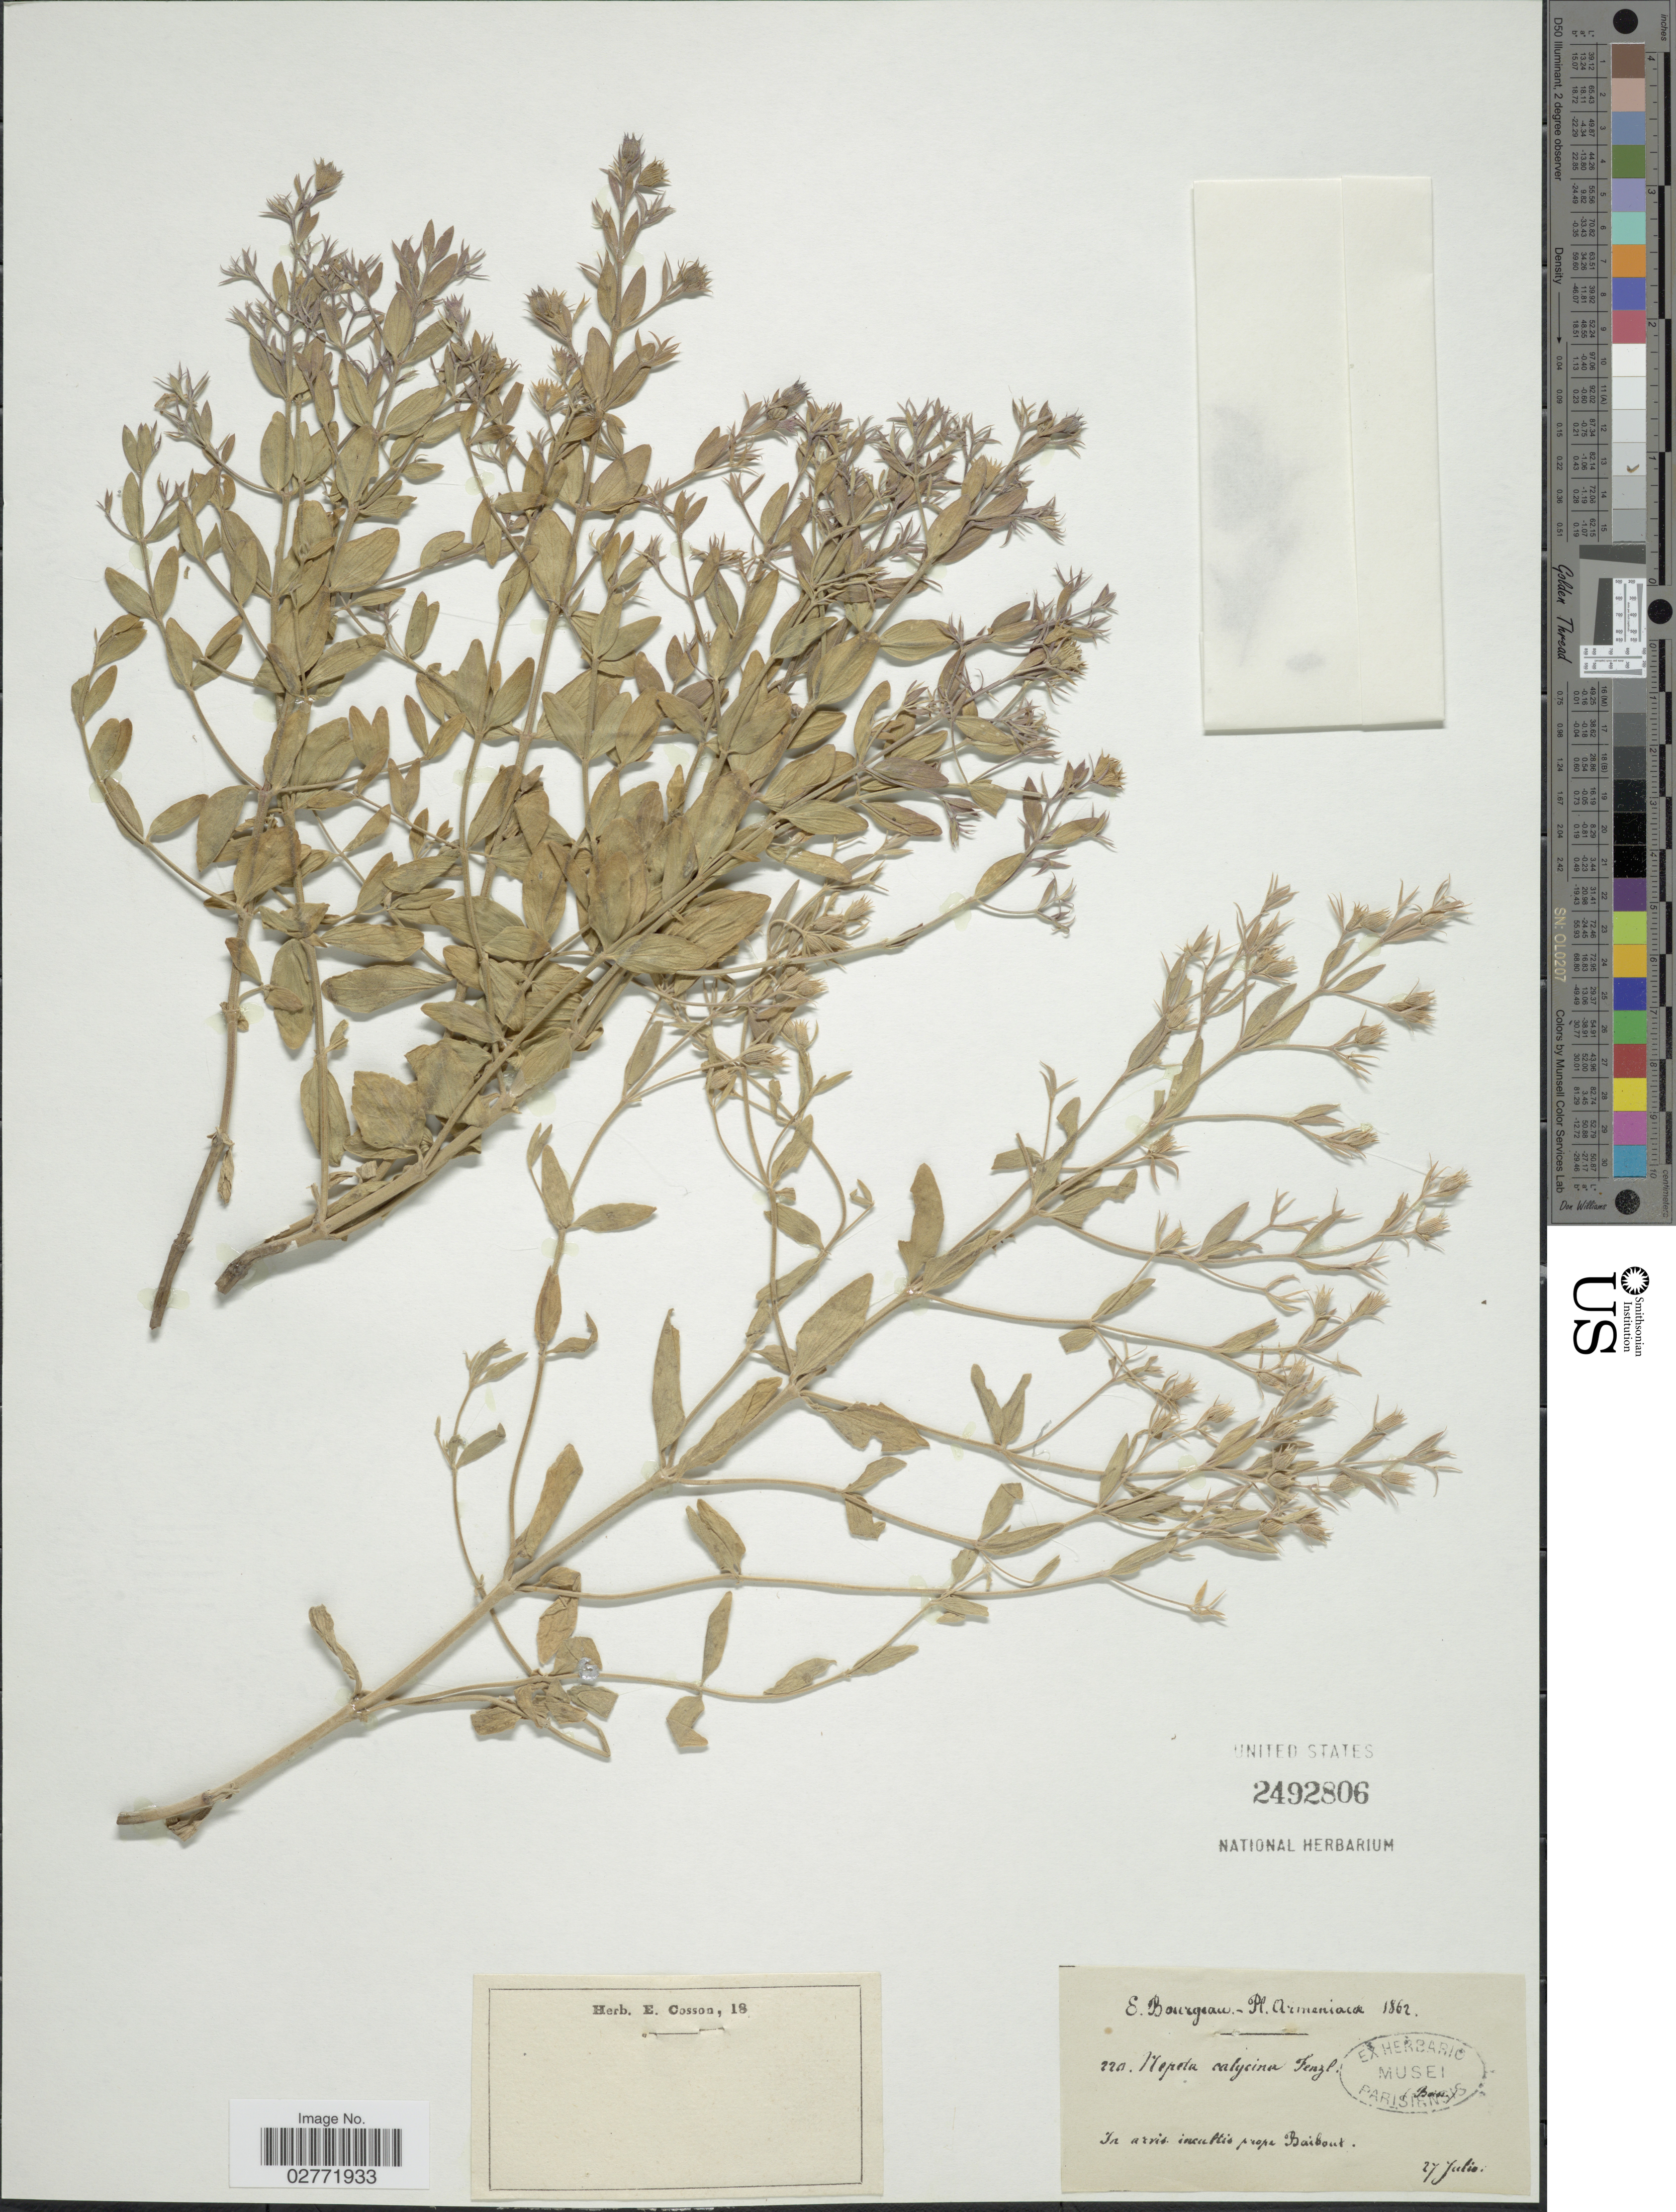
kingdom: Plantae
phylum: Tracheophyta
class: Magnoliopsida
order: Lamiales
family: Lamiaceae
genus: Nepeta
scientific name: Nepeta calycina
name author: Fenzl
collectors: E. Bourgeau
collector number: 220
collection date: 1862-07-27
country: Armenia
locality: In arvis incultis prope Baibout.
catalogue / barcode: US 2492806